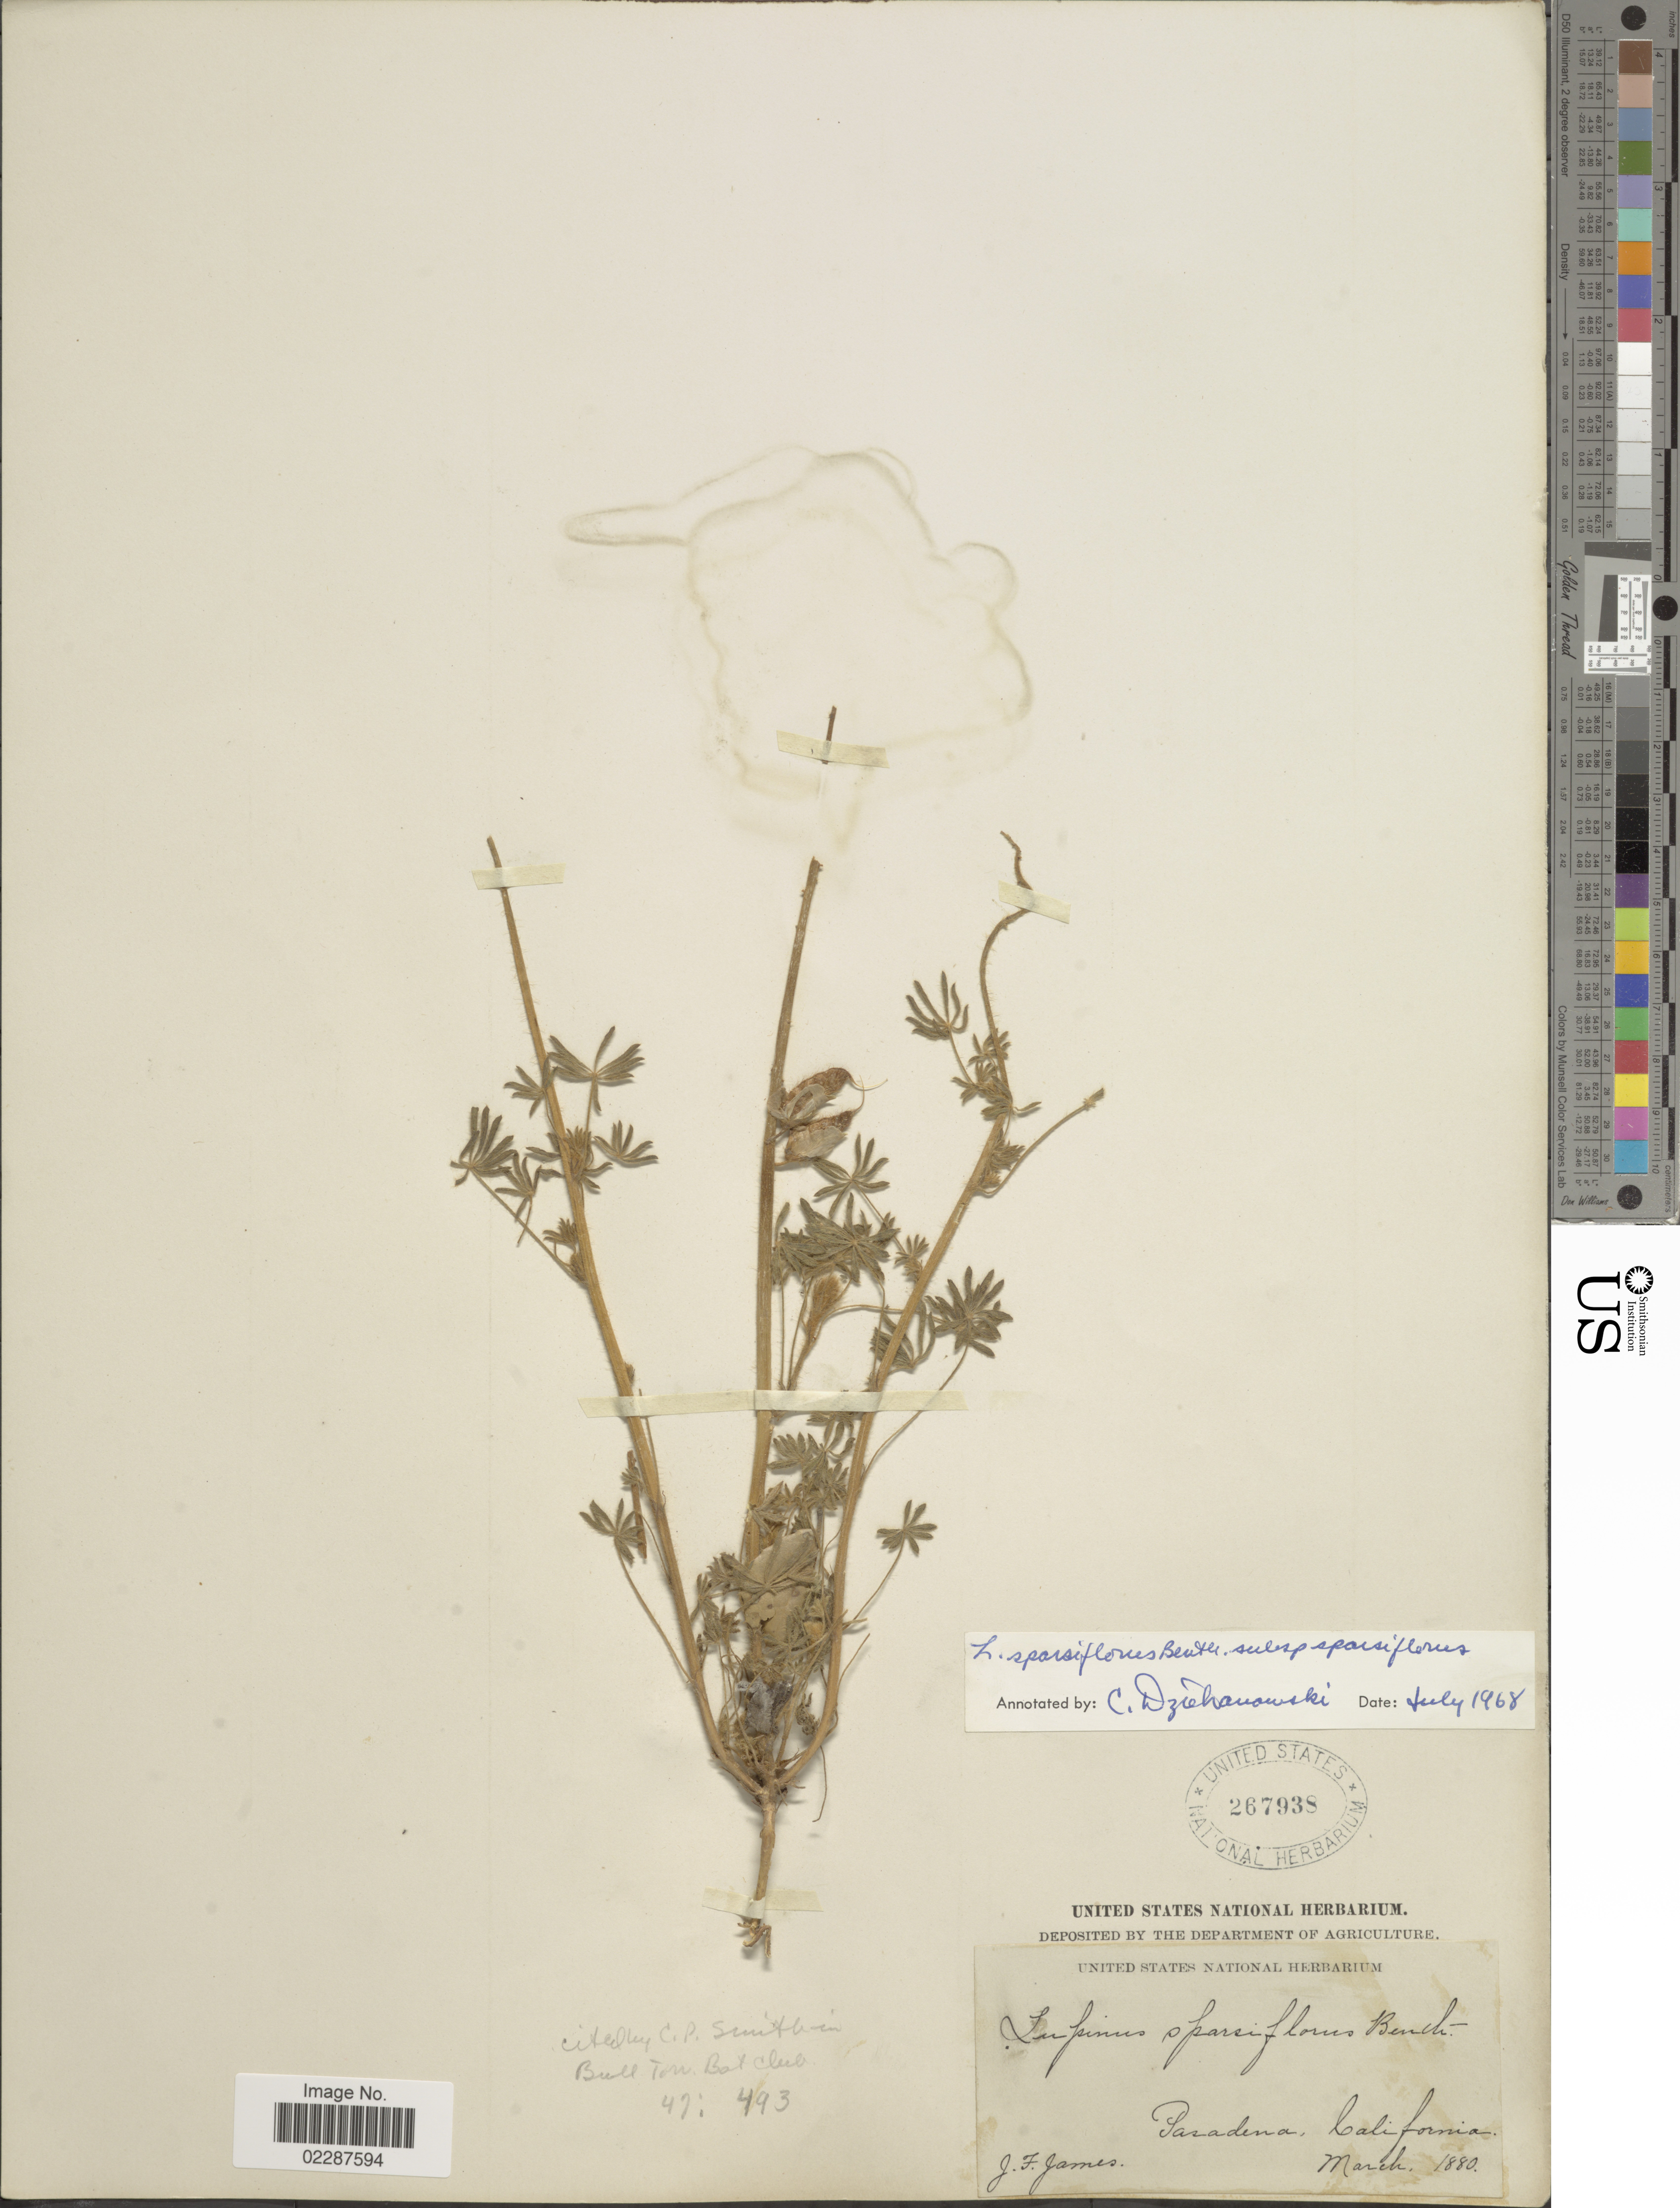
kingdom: Plantae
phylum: Tracheophyta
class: Magnoliopsida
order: Fabales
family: Fabaceae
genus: Lupinus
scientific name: Lupinus sparsiflorus subsp. sparsiflorus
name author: Benth.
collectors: J. James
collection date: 1880-03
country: United States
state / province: California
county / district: Los Angeles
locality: Pasadena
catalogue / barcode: US 267938